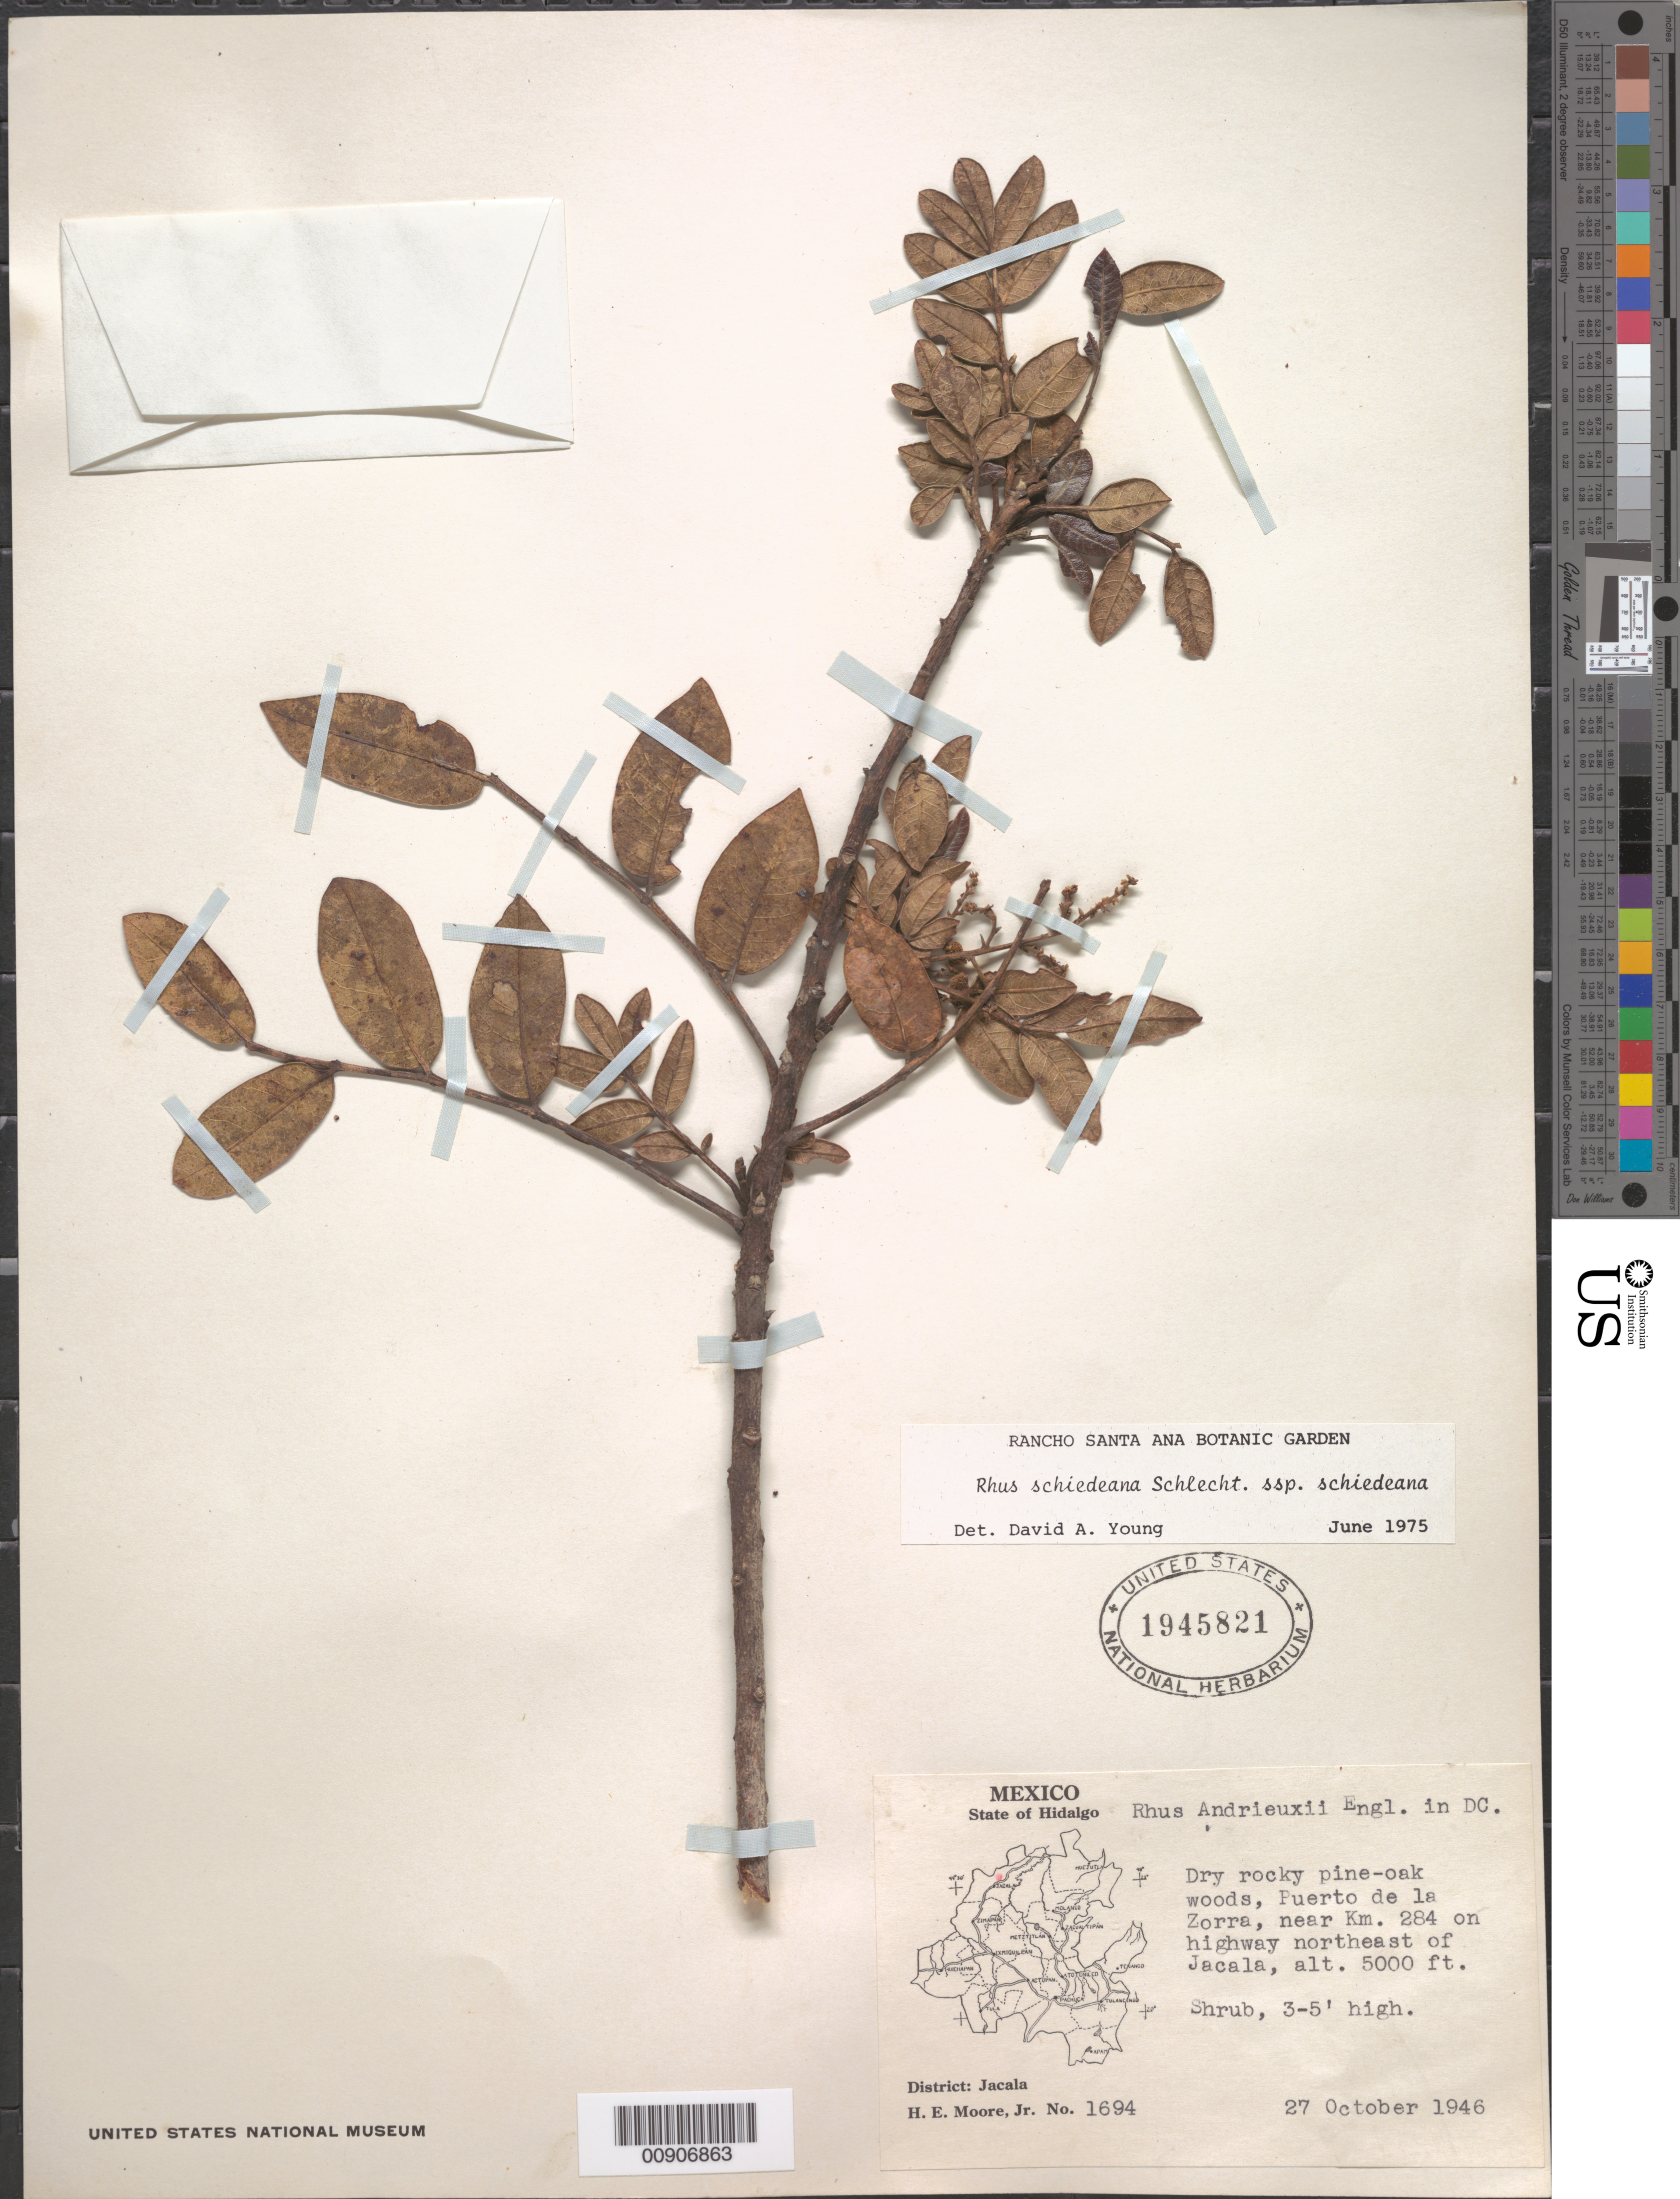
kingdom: Plantae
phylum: Tracheophyta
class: Magnoliopsida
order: Sapindales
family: Anacardiaceae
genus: Rhus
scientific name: Rhus schiedeana subsp. schiedeana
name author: Schltdl.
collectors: H. E. Moore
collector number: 1694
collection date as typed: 27 Oct 1946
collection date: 1946-10-27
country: Mexico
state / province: Hidalgo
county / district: Jacala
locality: Hidalgo: Puero de la Zorra, near km. 284 on highway northeast of Jacala. District Jacala.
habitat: Dry rocky pine-oak woods.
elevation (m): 1524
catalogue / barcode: US 1945821